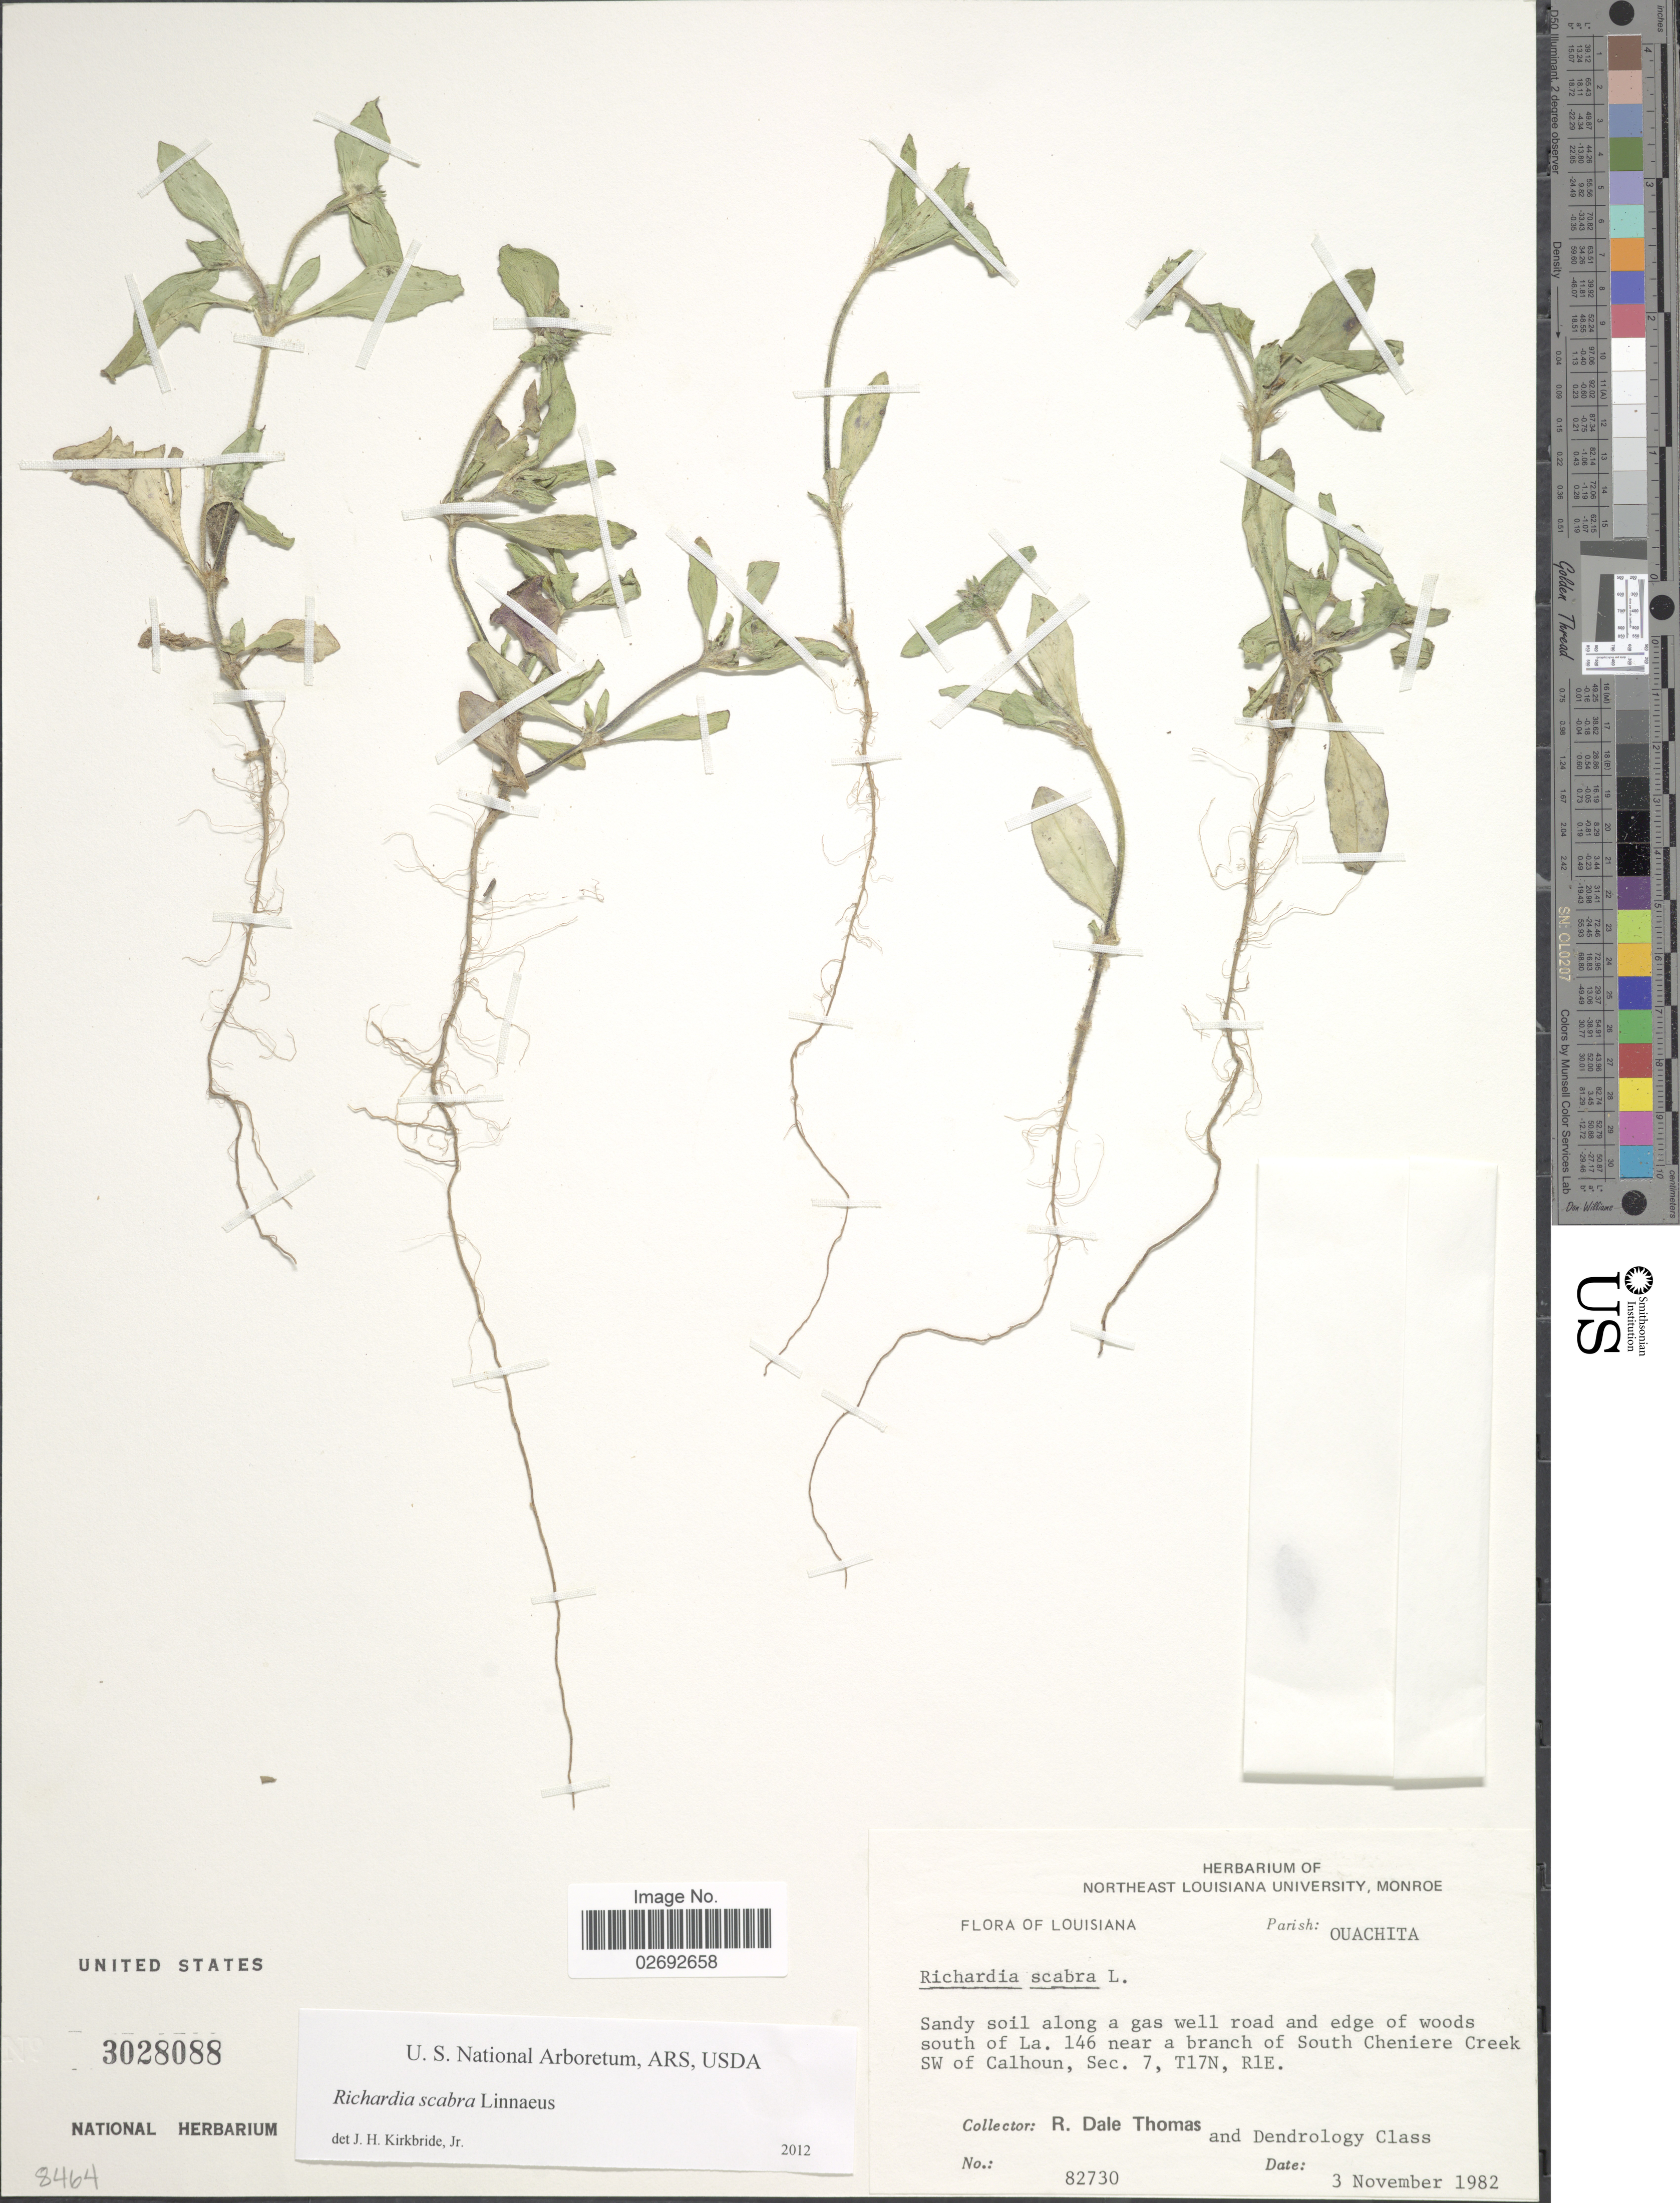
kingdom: Plantae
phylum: Tracheophyta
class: Magnoliopsida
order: Gentianales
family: Rubiaceae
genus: Richardia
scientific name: Richardia scabra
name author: L.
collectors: R. Thomas & Dendrology Class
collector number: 82730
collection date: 1982-11-03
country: United States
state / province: Louisiana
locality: Ouachita, Sandy soil along a gas well road and edge of woods south of La. 146 near a branch of South Cheniere Creek SW of Calhoun, Sec. 6, T17N, R1E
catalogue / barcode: US 3028088